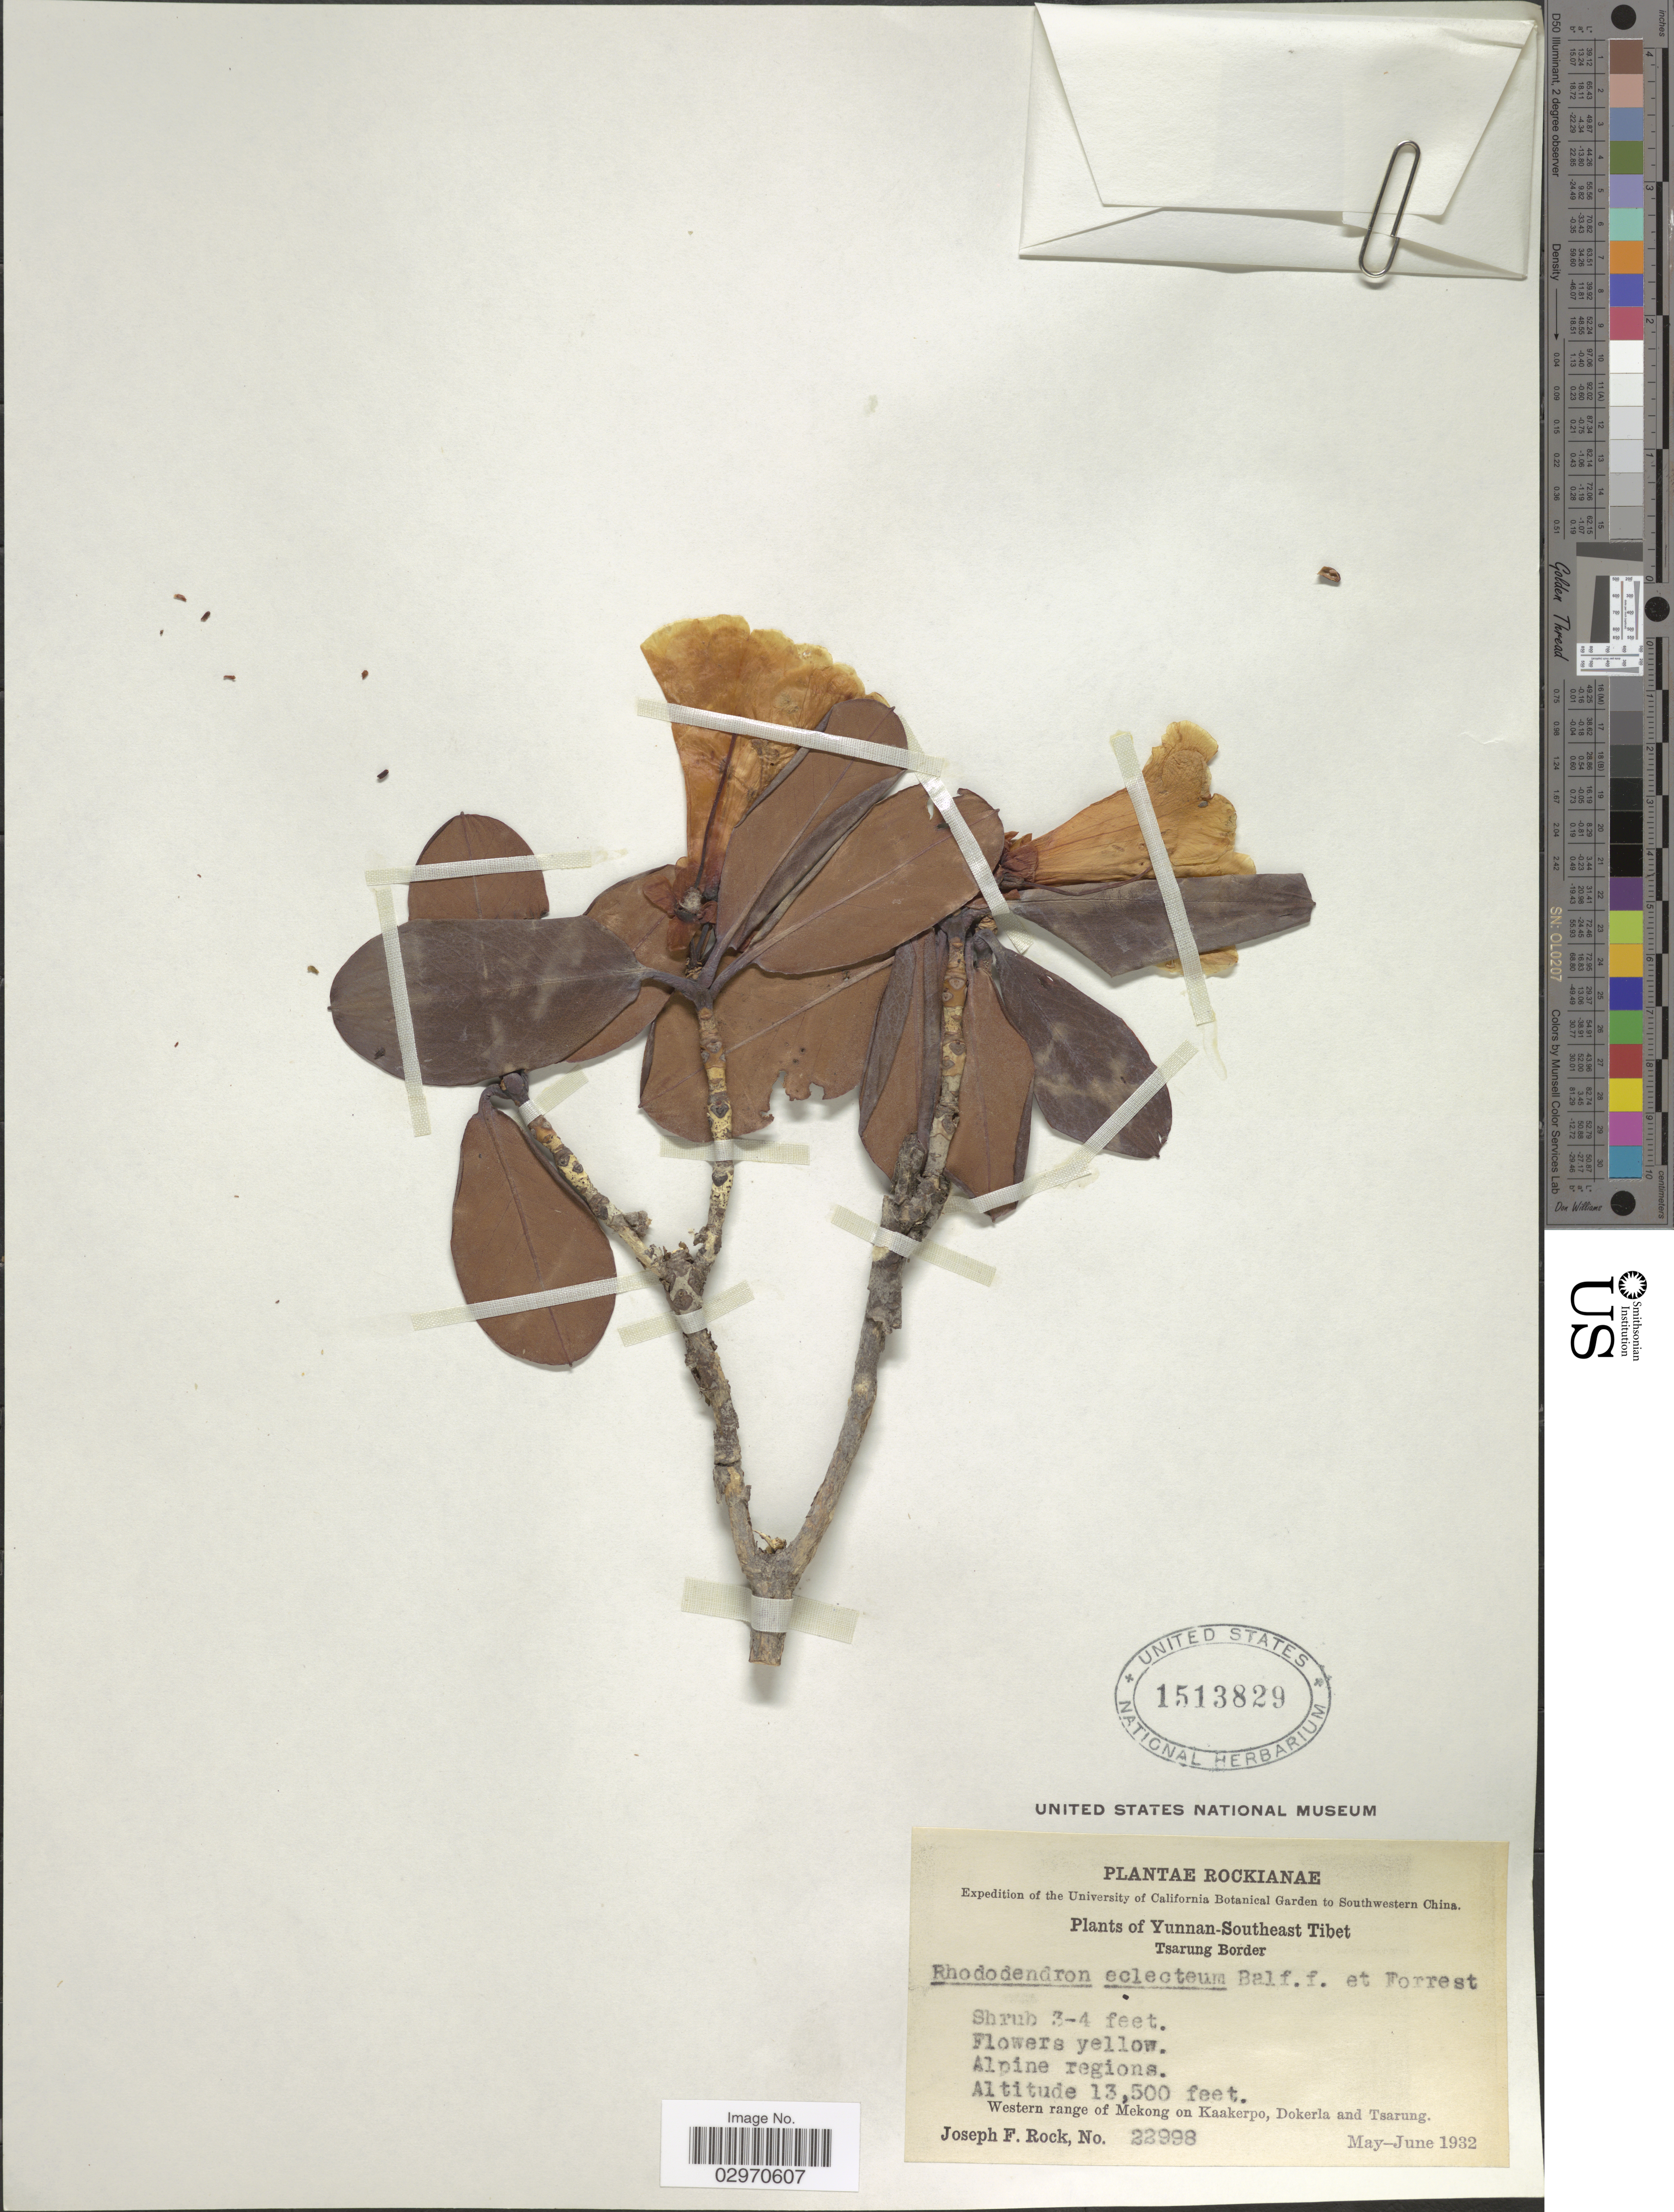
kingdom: Plantae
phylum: Tracheophyta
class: Magnoliopsida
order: Ericales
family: Ericaceae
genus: Rhododendron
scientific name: Rhododendron eclecteum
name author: Balf. f. & Forrest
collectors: J. F. Rock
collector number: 22998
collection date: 1932-05/1932-06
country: China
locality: Southwestern China. Yunnan-Southeast Tibet. Tsarung Border. Alpine regions. Western range of Mekong on Kaakerpo, Dokerla and Tsarung.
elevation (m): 4115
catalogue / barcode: US 1513829